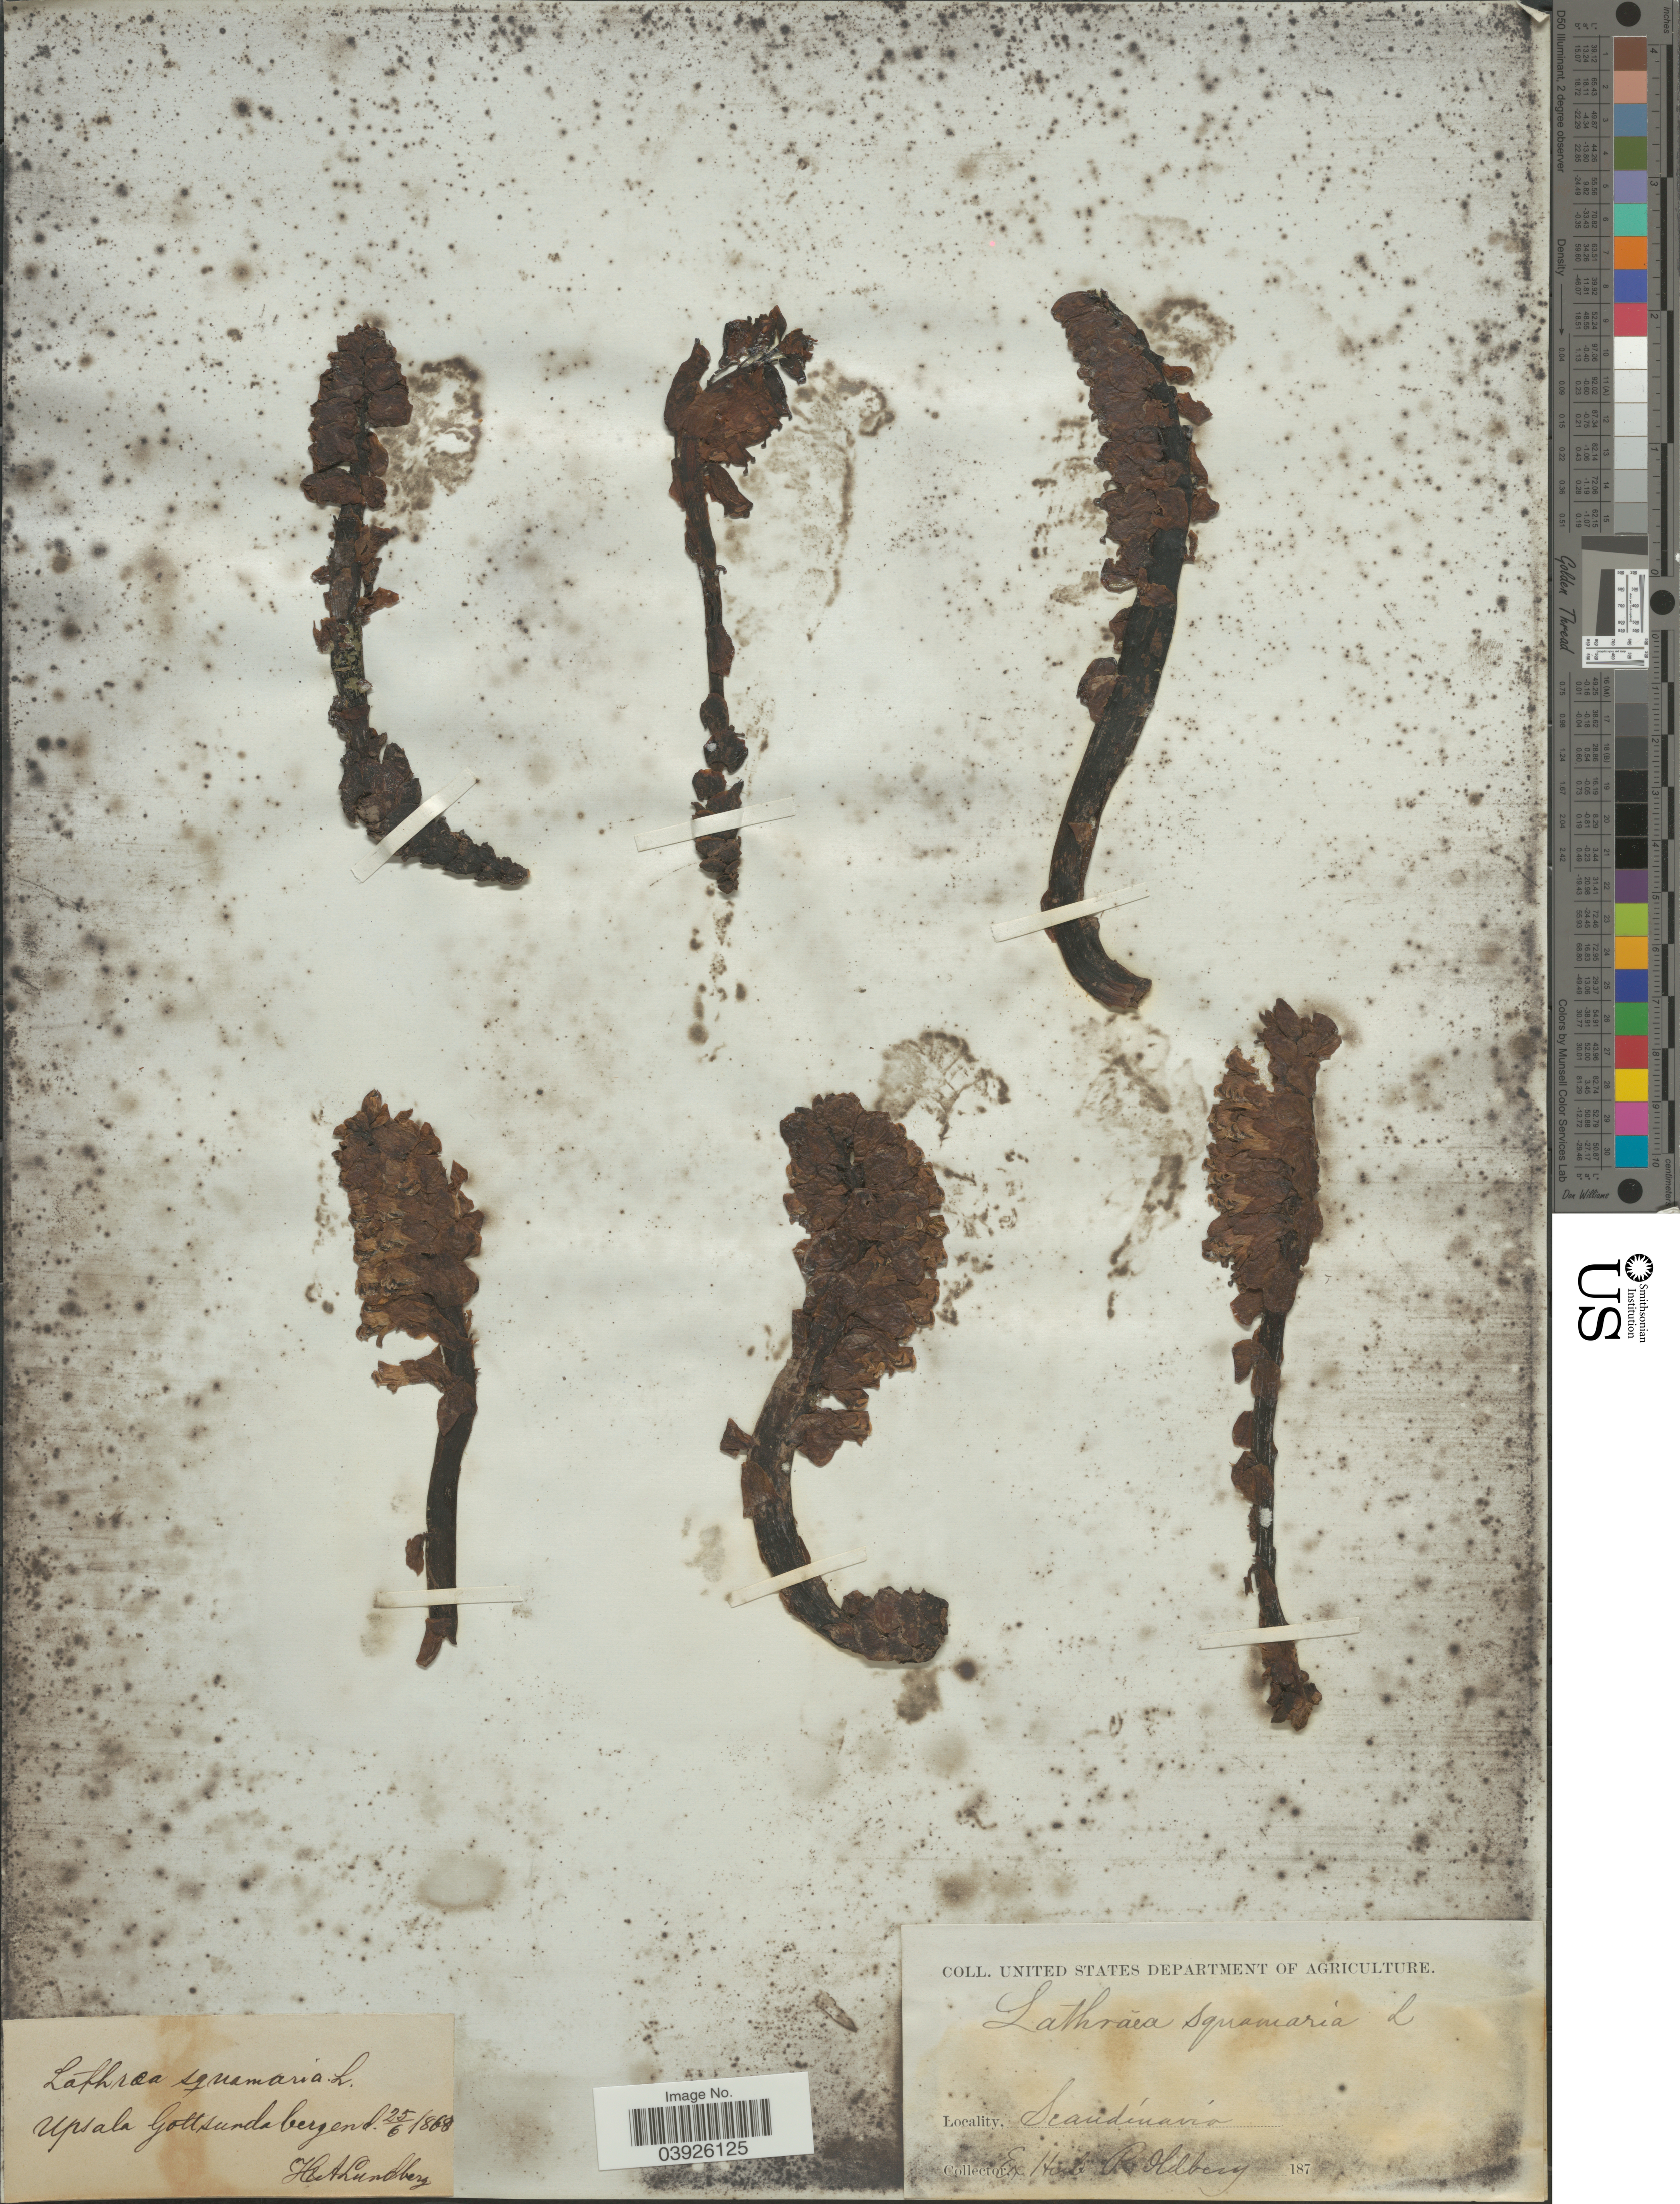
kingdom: Plantae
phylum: Tracheophyta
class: Magnoliopsida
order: Lamiales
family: Orobanchaceae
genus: Lathraea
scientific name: Lathraea squamaria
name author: L.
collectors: H. Lundberg & A. Lundberg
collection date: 1868-06-25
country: Sweden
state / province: Uppsala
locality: Upsala Gottsunda bergend. Scandinavia.